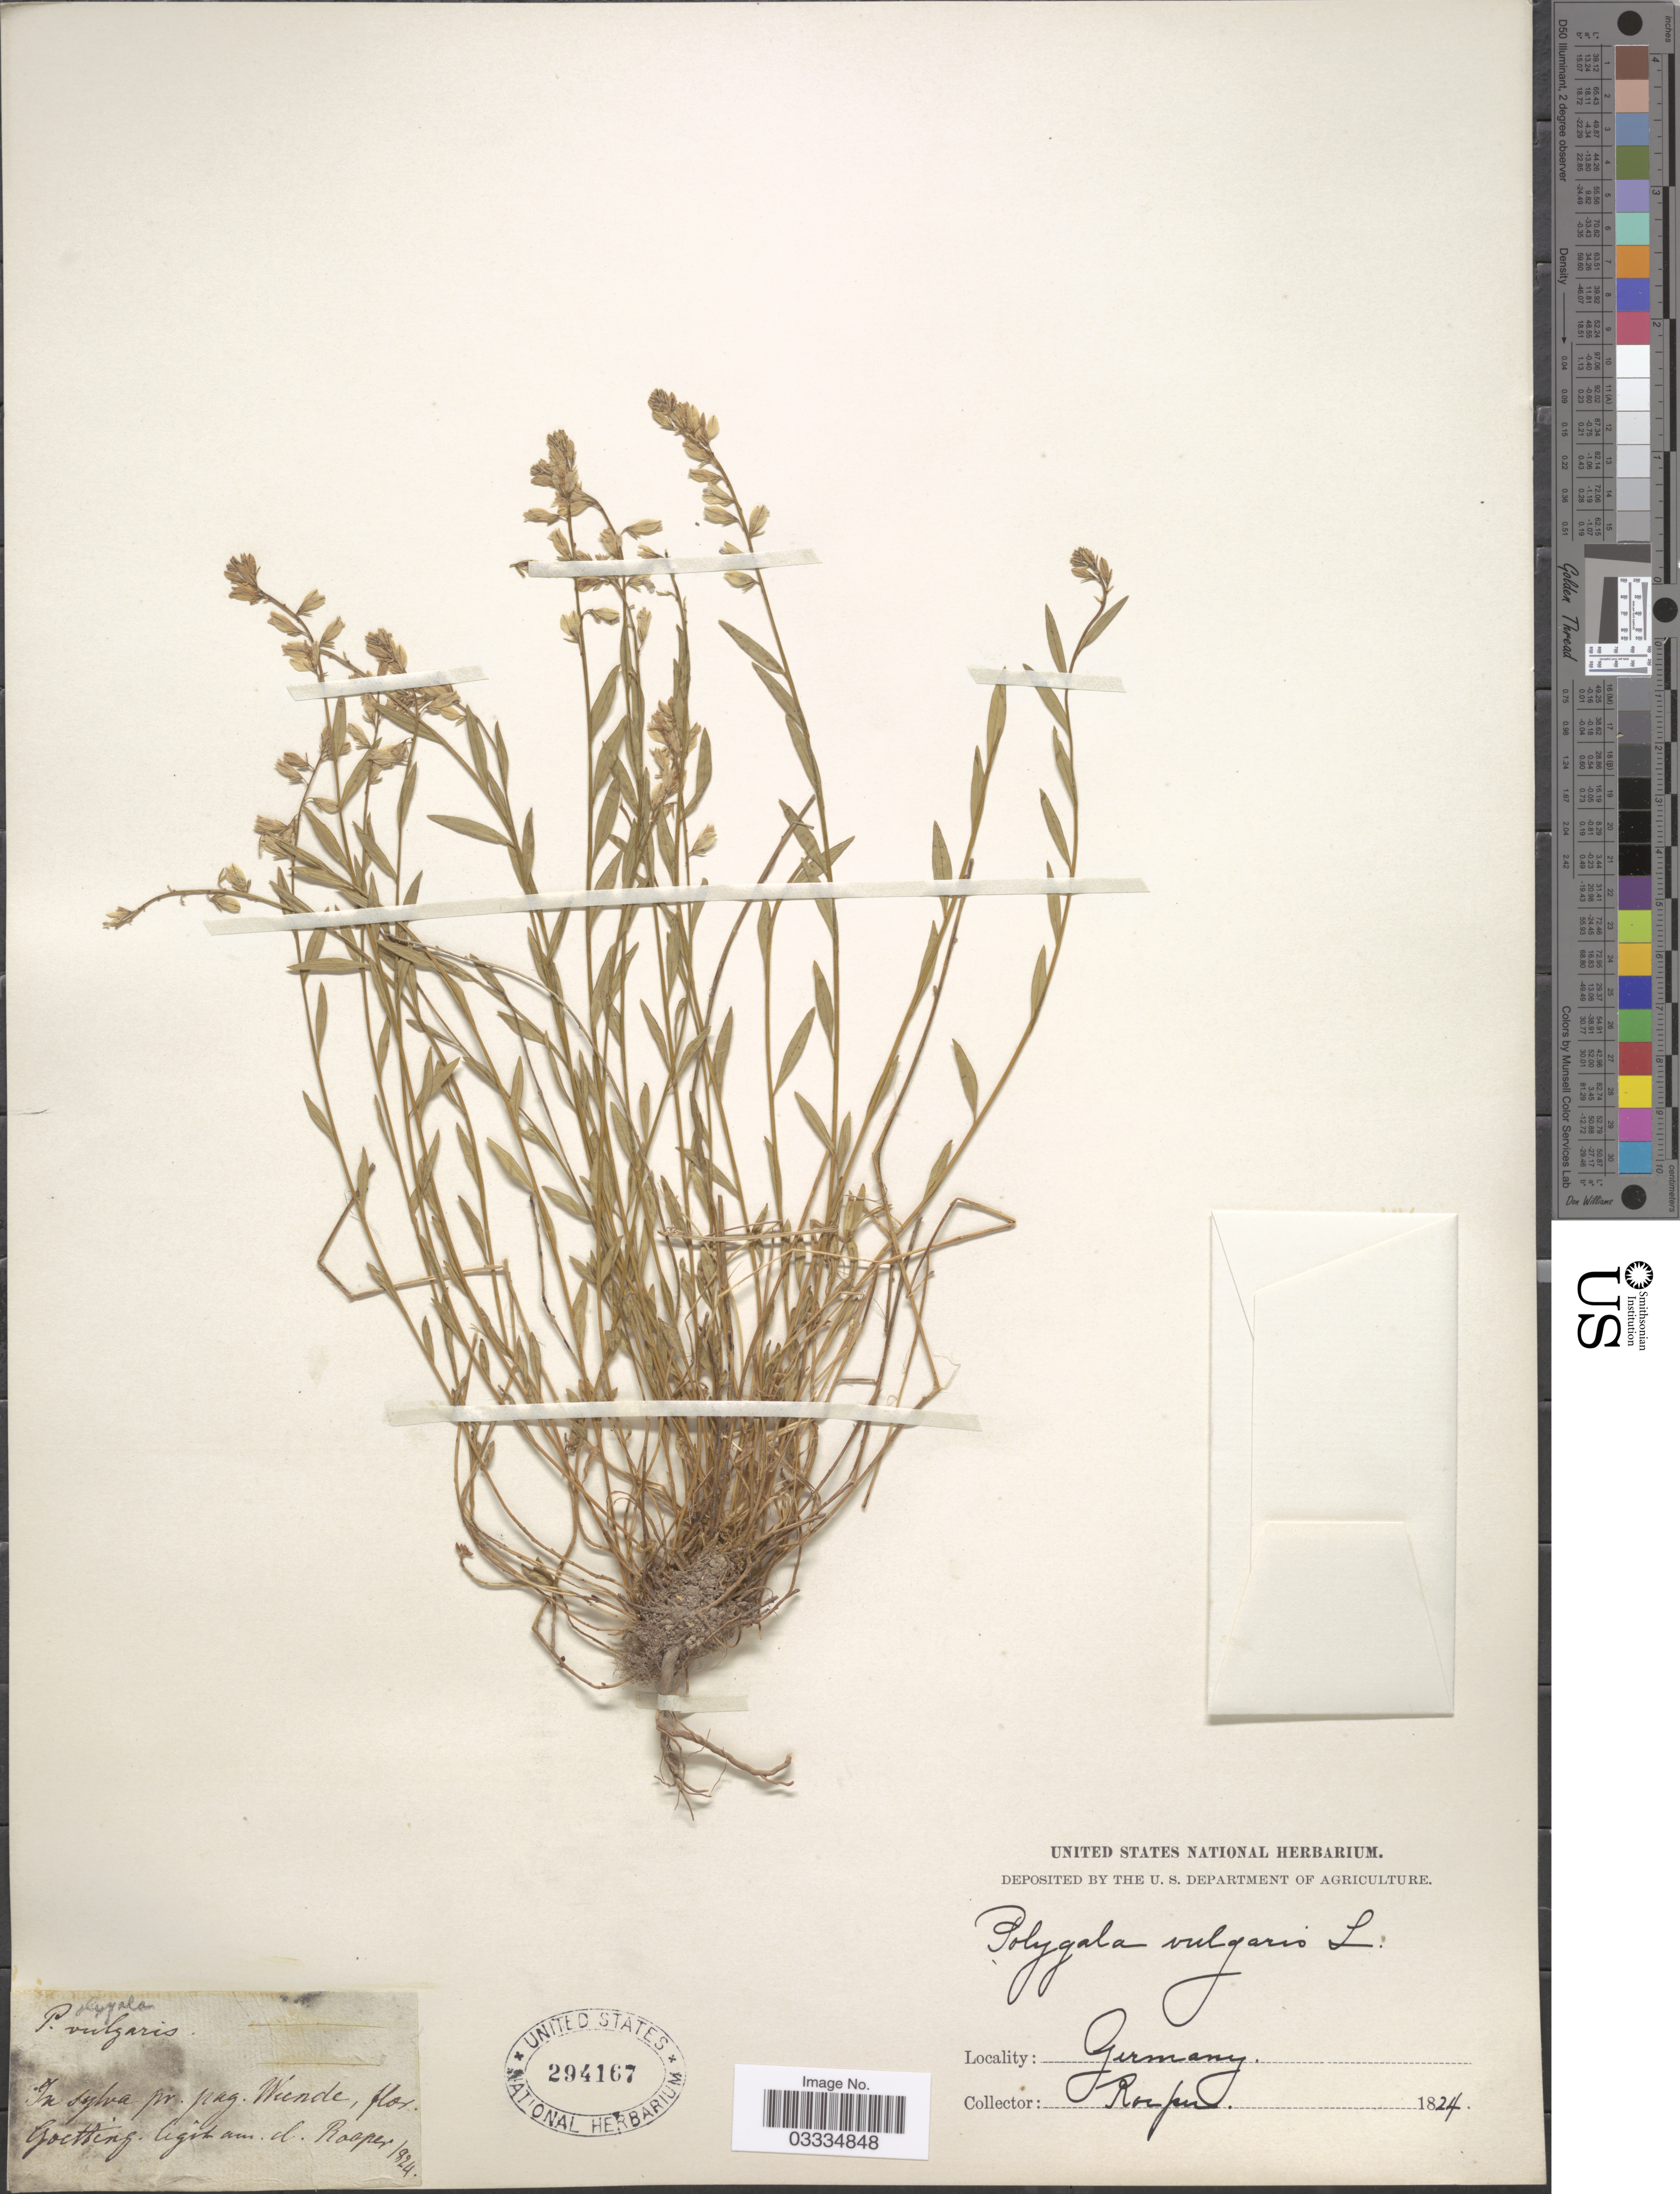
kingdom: Plantae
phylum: Tracheophyta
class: Magnoliopsida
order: Fabales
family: Polygalaceae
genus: Polygala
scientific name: Polygala vulgaris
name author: L.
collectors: Roeper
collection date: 1824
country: Germany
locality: In sylva pr. pag. Weende, flor. Goetting.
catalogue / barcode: US 294167